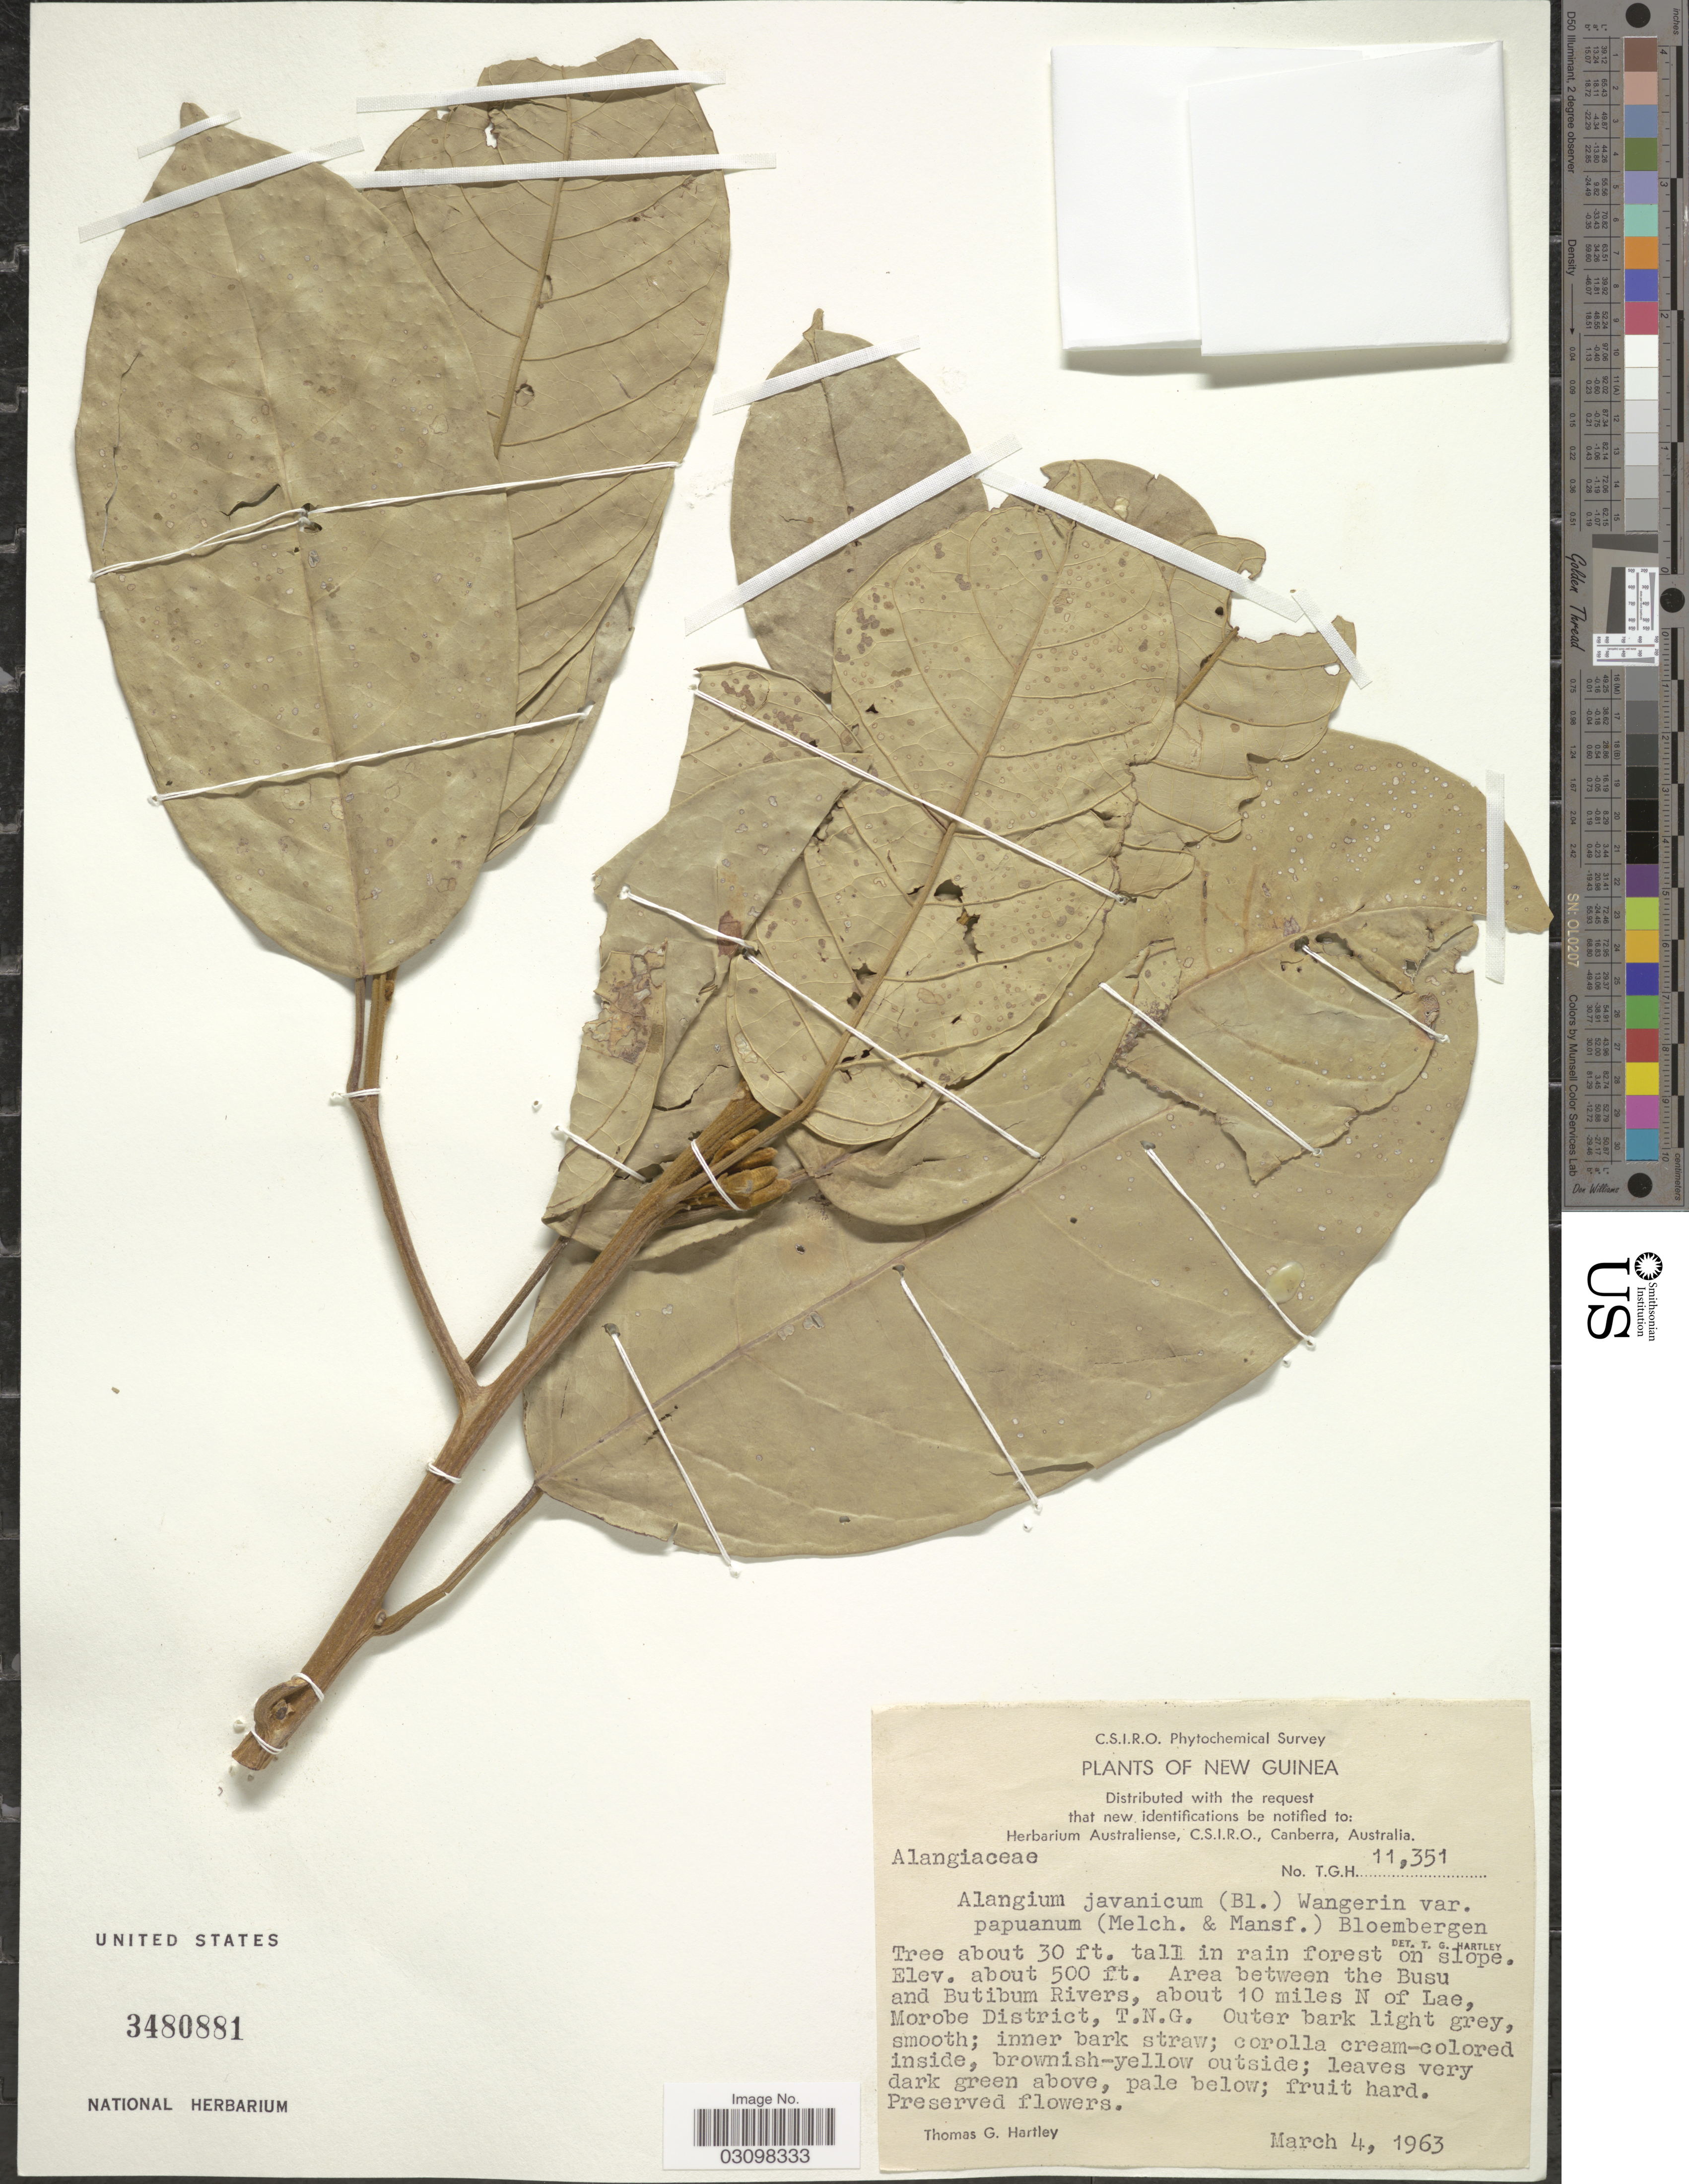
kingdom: Plantae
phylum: Tracheophyta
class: Magnoliopsida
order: Cornales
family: Cornaceae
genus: Alangium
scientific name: Alangium javanicum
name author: (Blume) Wangerin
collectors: T. G. Hartley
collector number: T.G.H.11351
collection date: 1963-03-04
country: Papua New Guinea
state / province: Morobe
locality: New Guinea. Area between the Busu and Butibum Rivers, about 10 miles N of Lae, Morobe District, T.N.G.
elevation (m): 152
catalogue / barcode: US 3480881